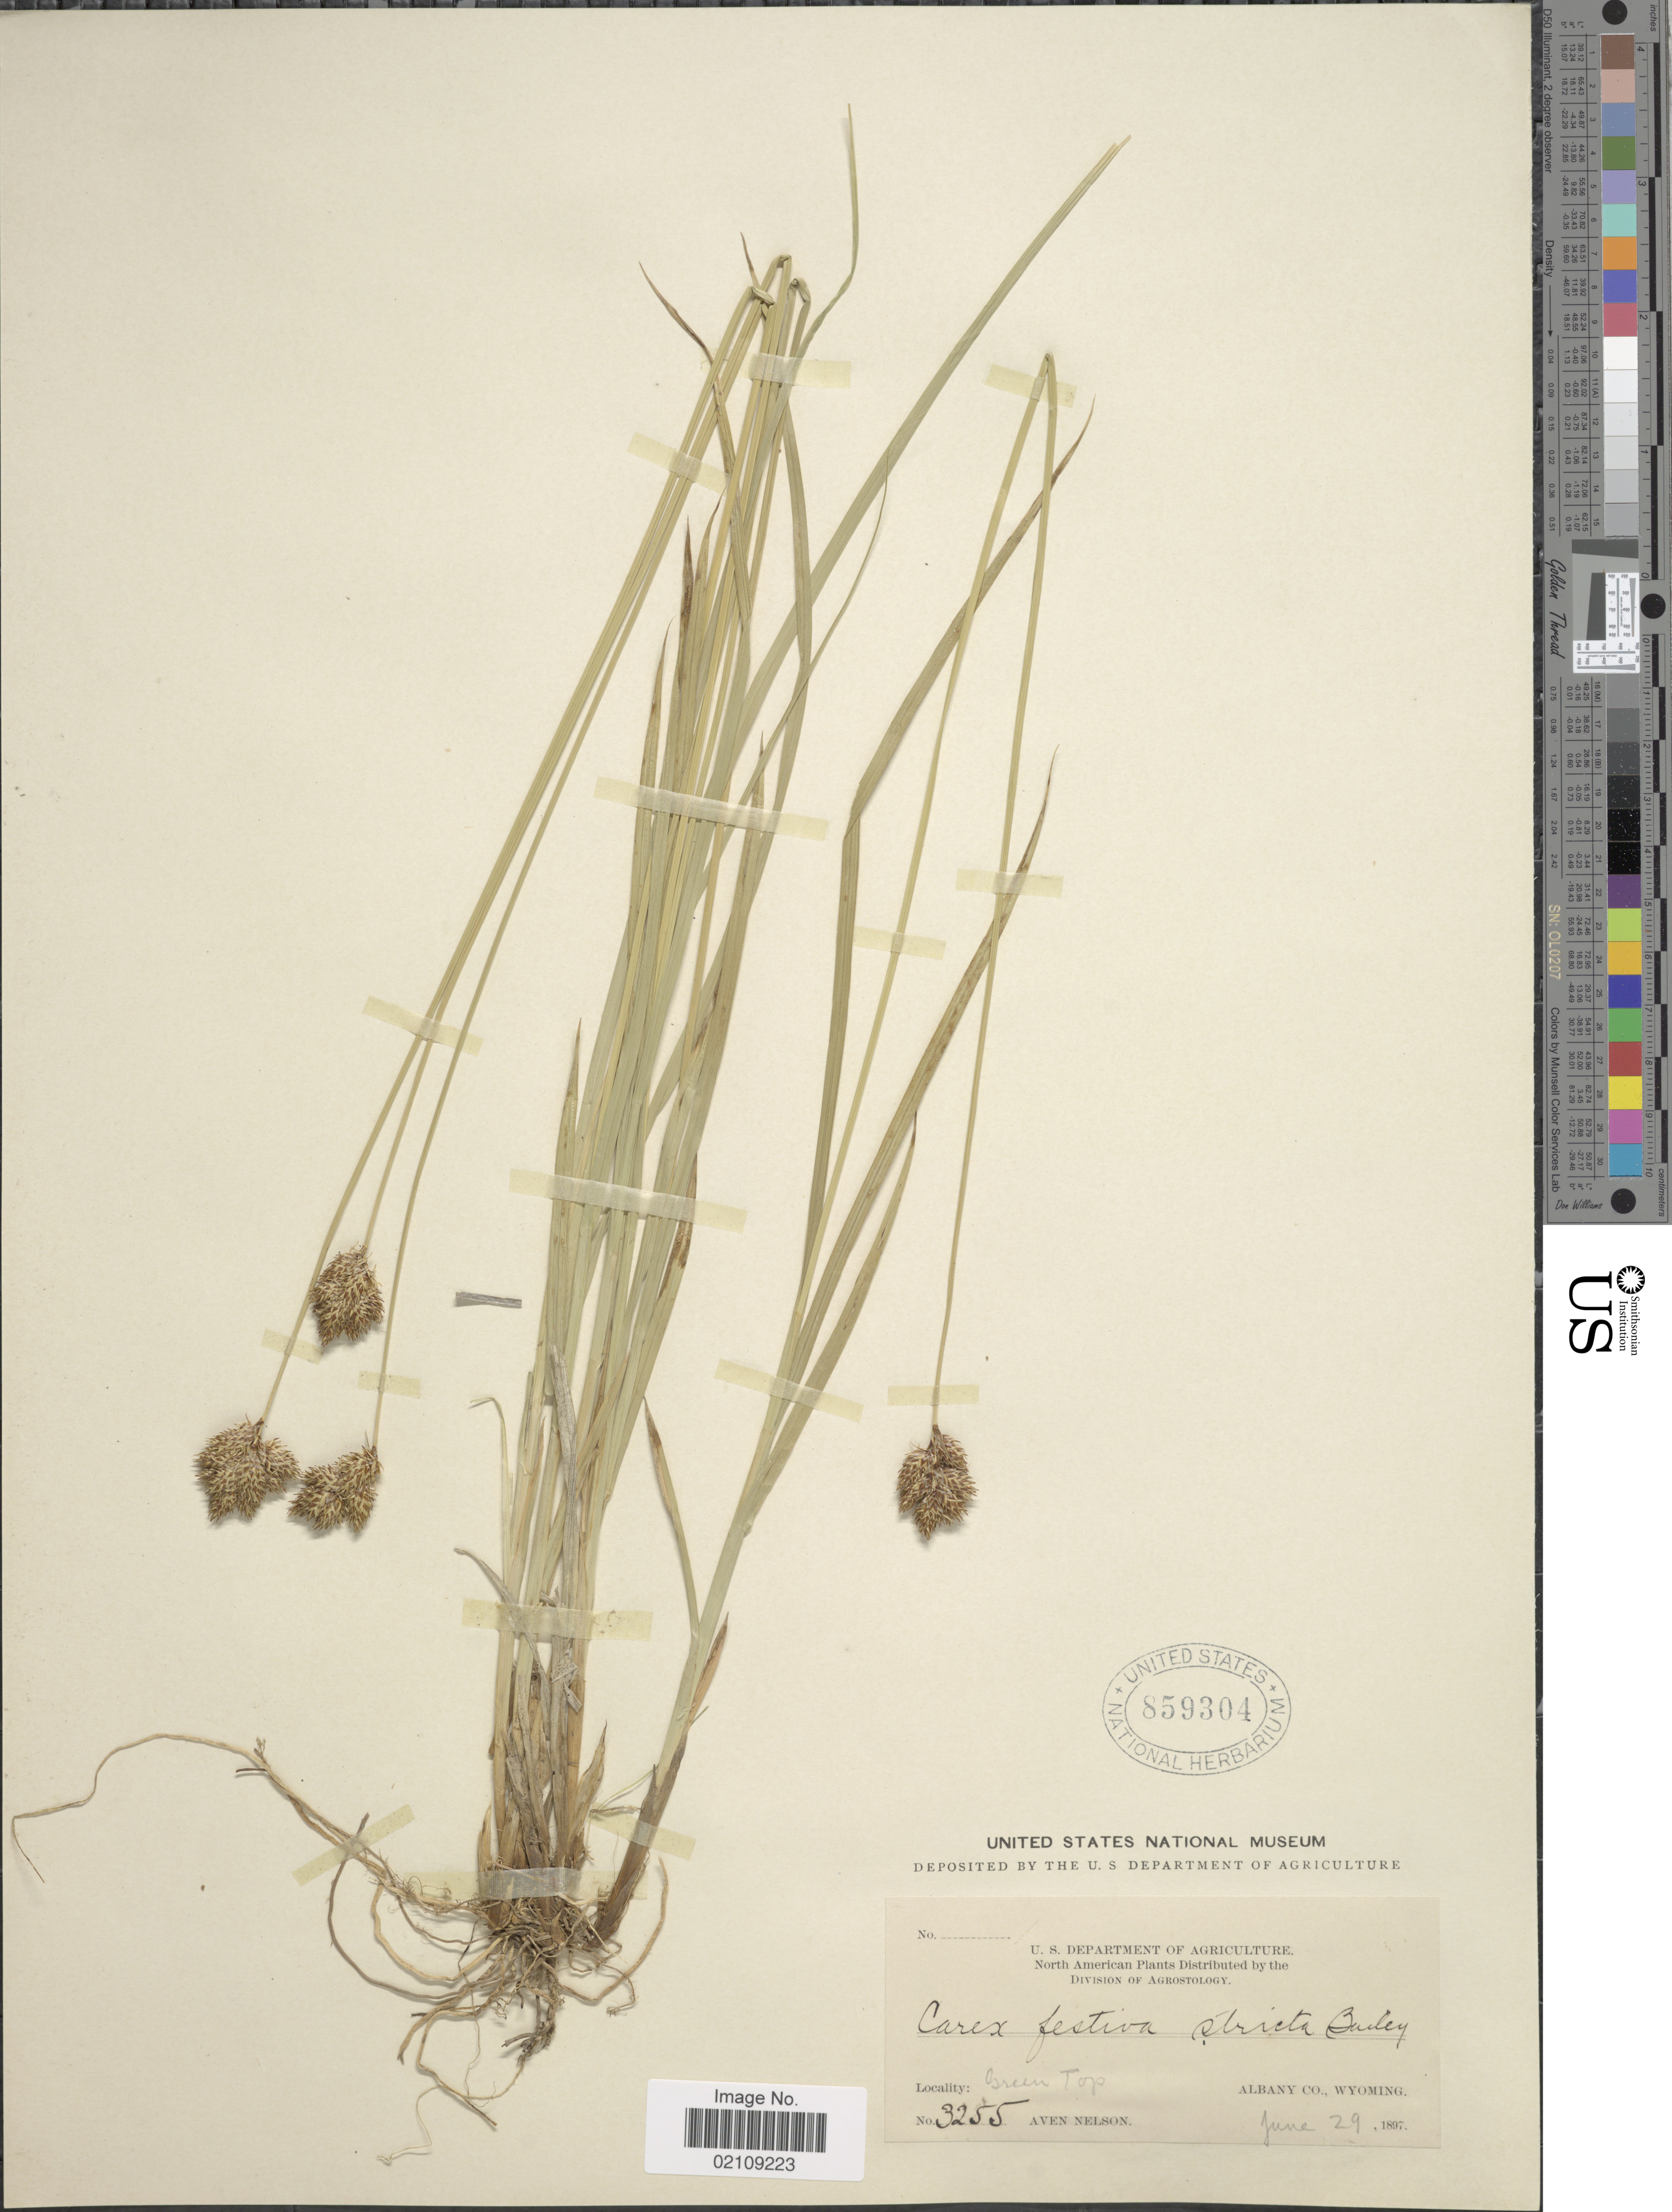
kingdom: Plantae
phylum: Tracheophyta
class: Liliopsida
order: Poales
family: Cyperaceae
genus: Carex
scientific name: Carex microptera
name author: Mack.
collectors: A. Nelson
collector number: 3255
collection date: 1897-06-29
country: United States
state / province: Wyoming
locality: Green Top, Albany Co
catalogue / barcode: US 859304